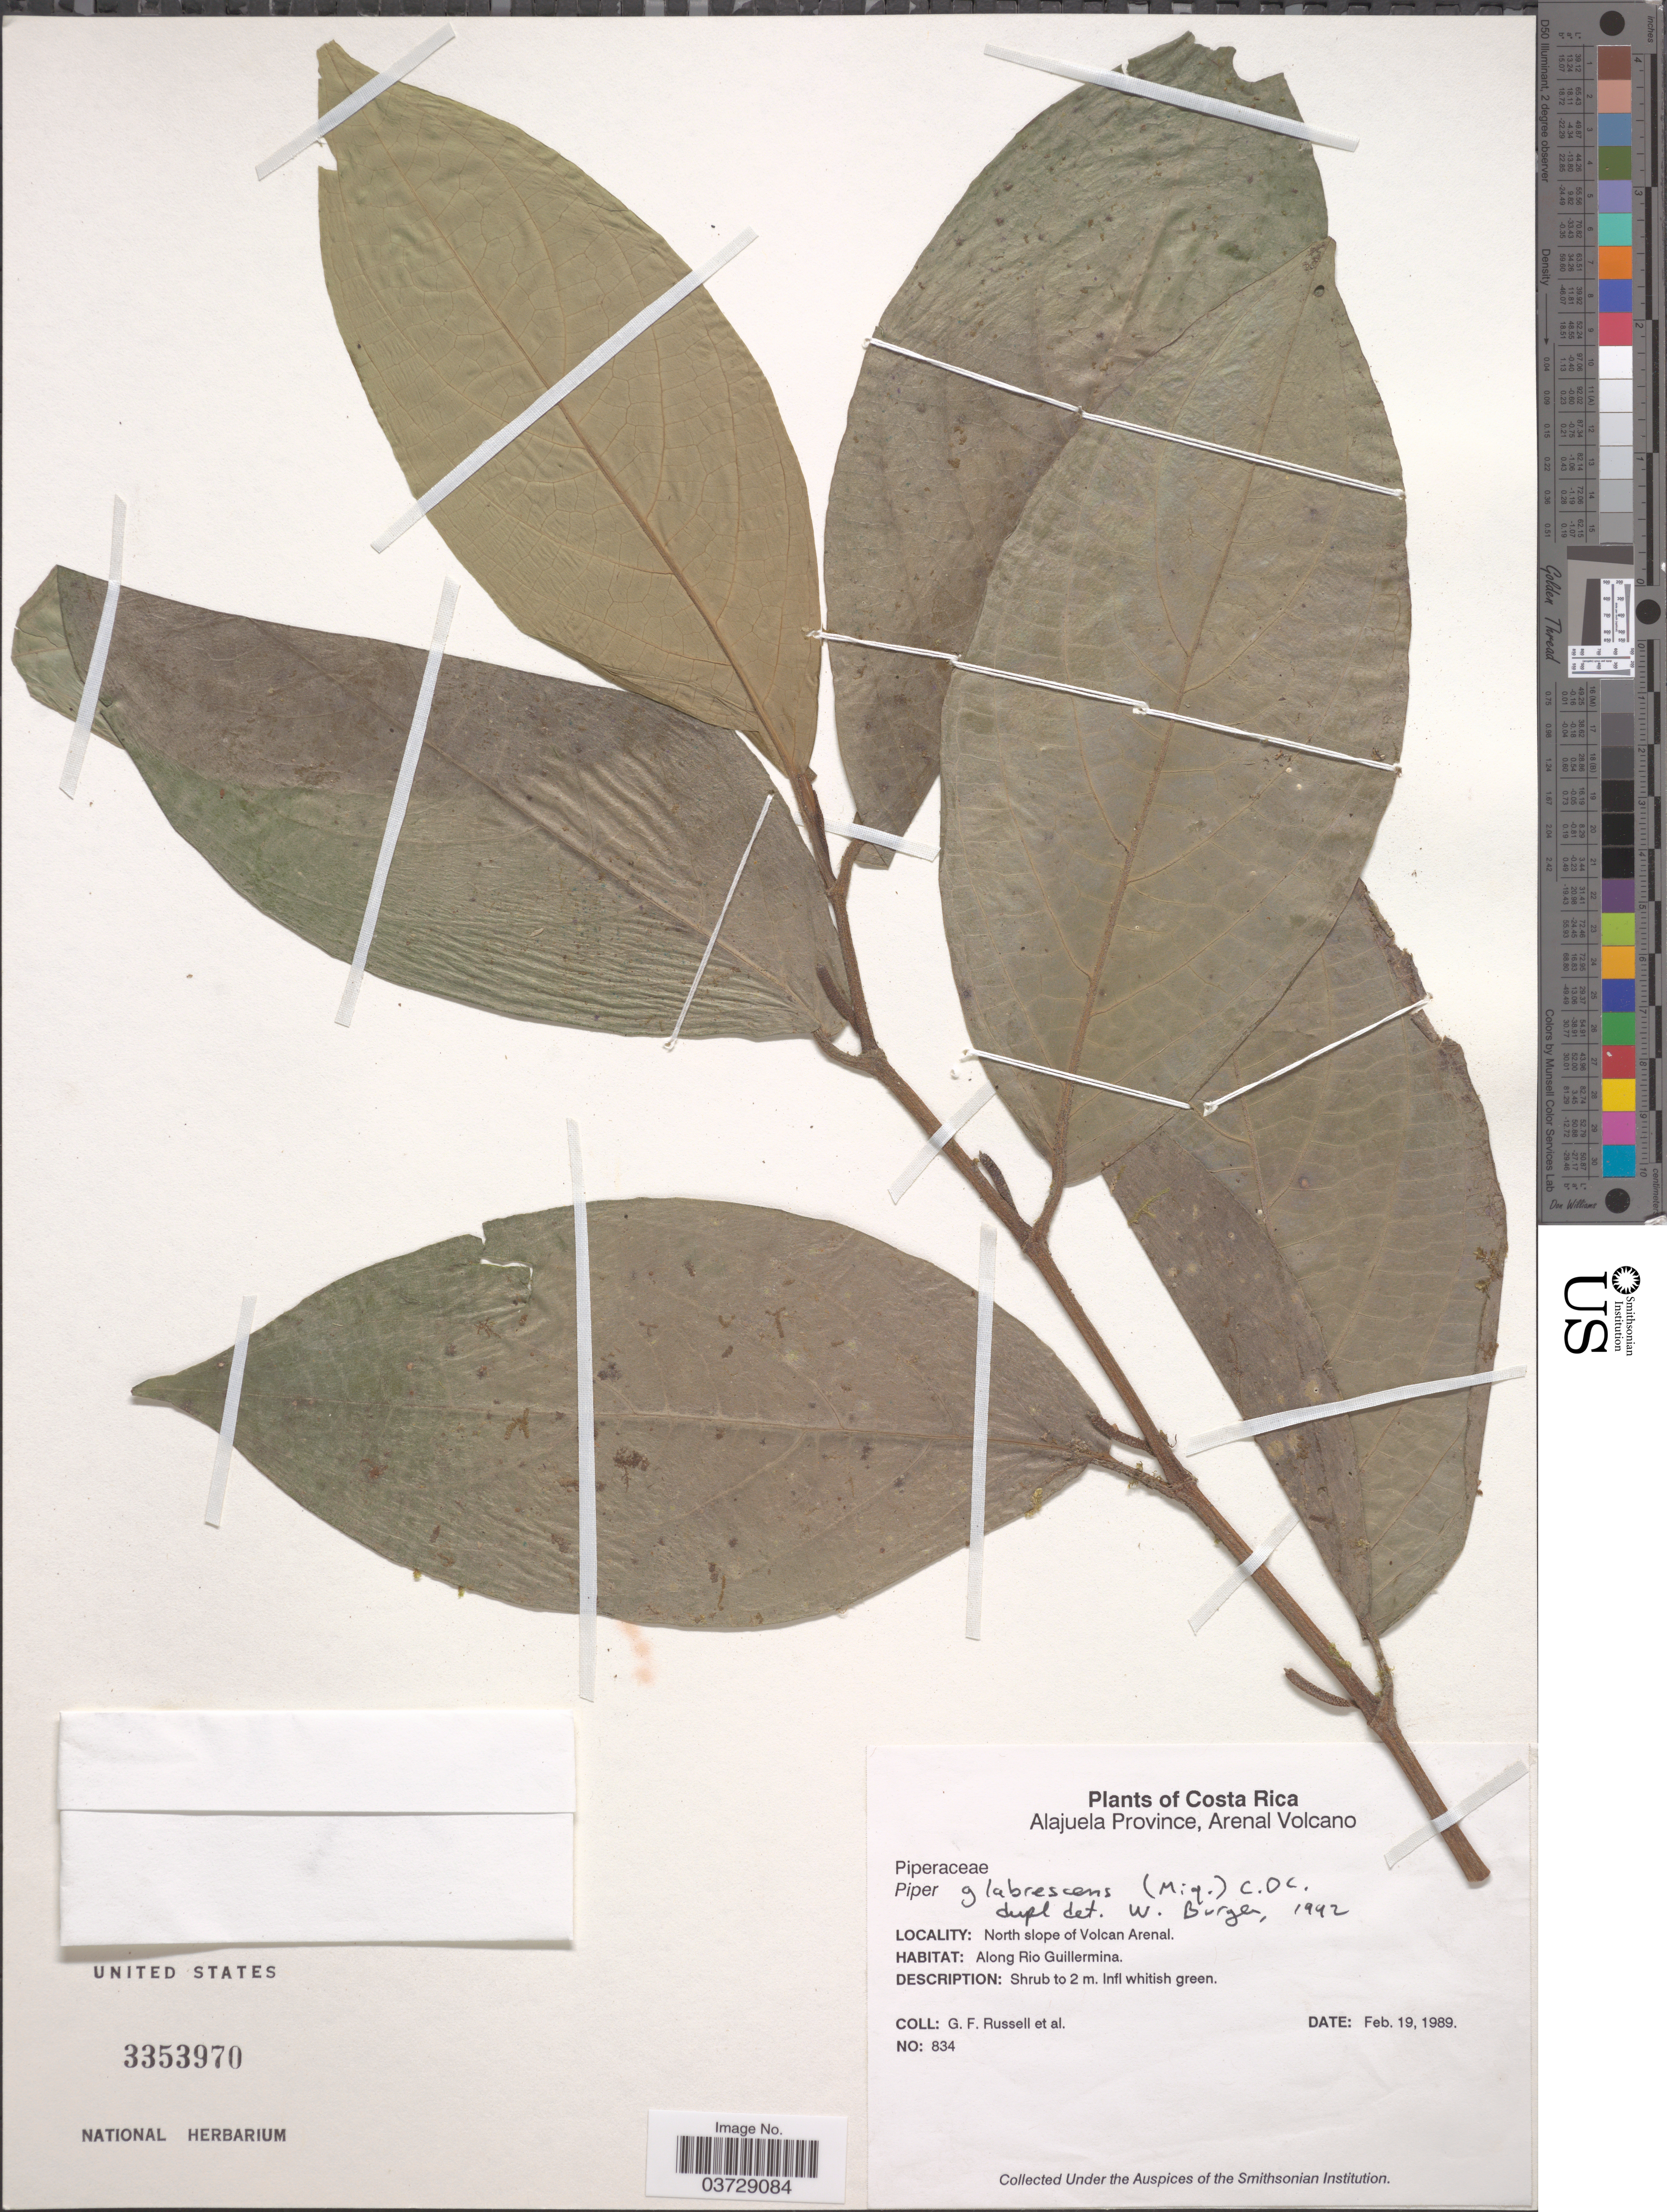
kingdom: Plantae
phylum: Tracheophyta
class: Magnoliopsida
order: Piperales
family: Piperaceae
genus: Piper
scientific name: Piper glabrescens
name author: (Miq.) C. DC.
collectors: G. Russell & et al.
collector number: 834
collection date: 1989-02-19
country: Costa Rica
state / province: Alajuela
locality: Arenal Volcano. North slope of Volcan Arenal. Along Rio Guillermina.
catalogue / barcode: US 3353970